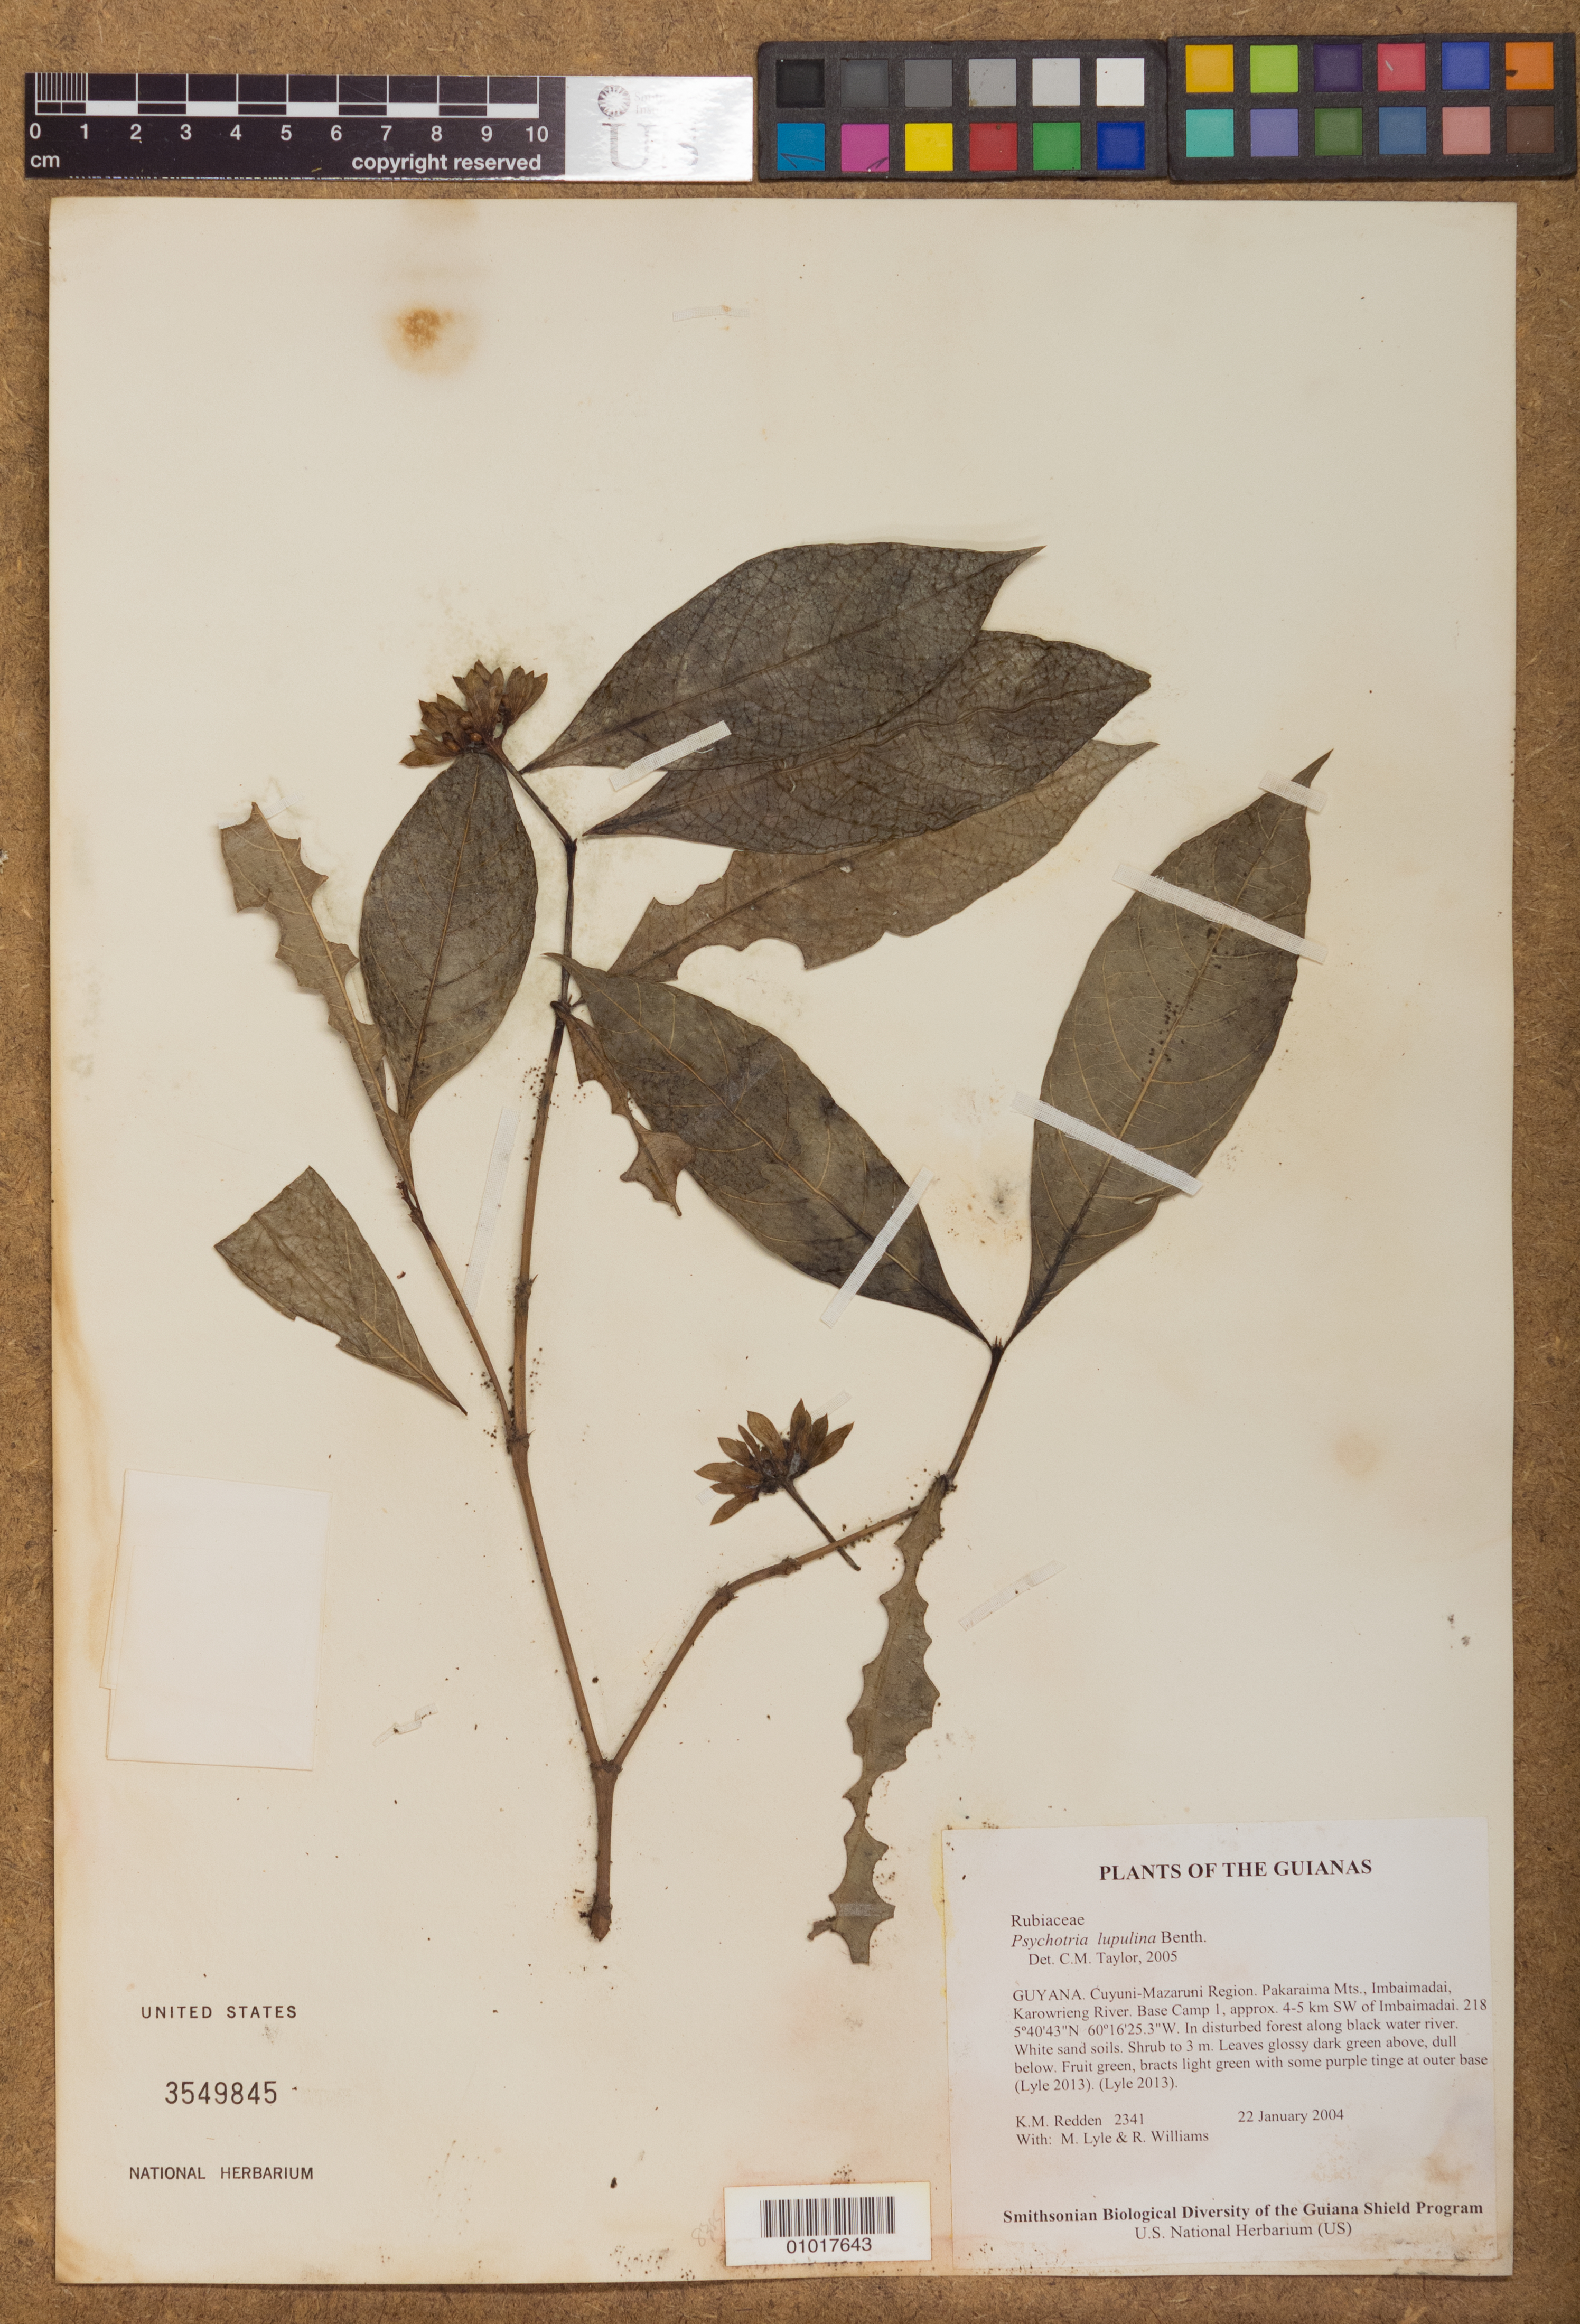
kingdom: Plantae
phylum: Tracheophyta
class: Magnoliopsida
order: Gentianales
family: Rubiaceae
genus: Psychotria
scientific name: Psychotria lupulina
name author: Benth.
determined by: Taylor, Charlotte M.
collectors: K. M. Redden, M. Lyle & R. Williams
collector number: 2341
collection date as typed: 22 January 2004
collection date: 2004-01-22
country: Guyana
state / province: Cuyuni-Mazaruni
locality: Pakaraima Mts., Imbaimadai, Karowrieng River. Base Camp 1, approx. 4-5 km SW of Imbaimadai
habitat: In disturbed forest along black water river. White sand soils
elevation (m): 218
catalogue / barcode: US 3549845